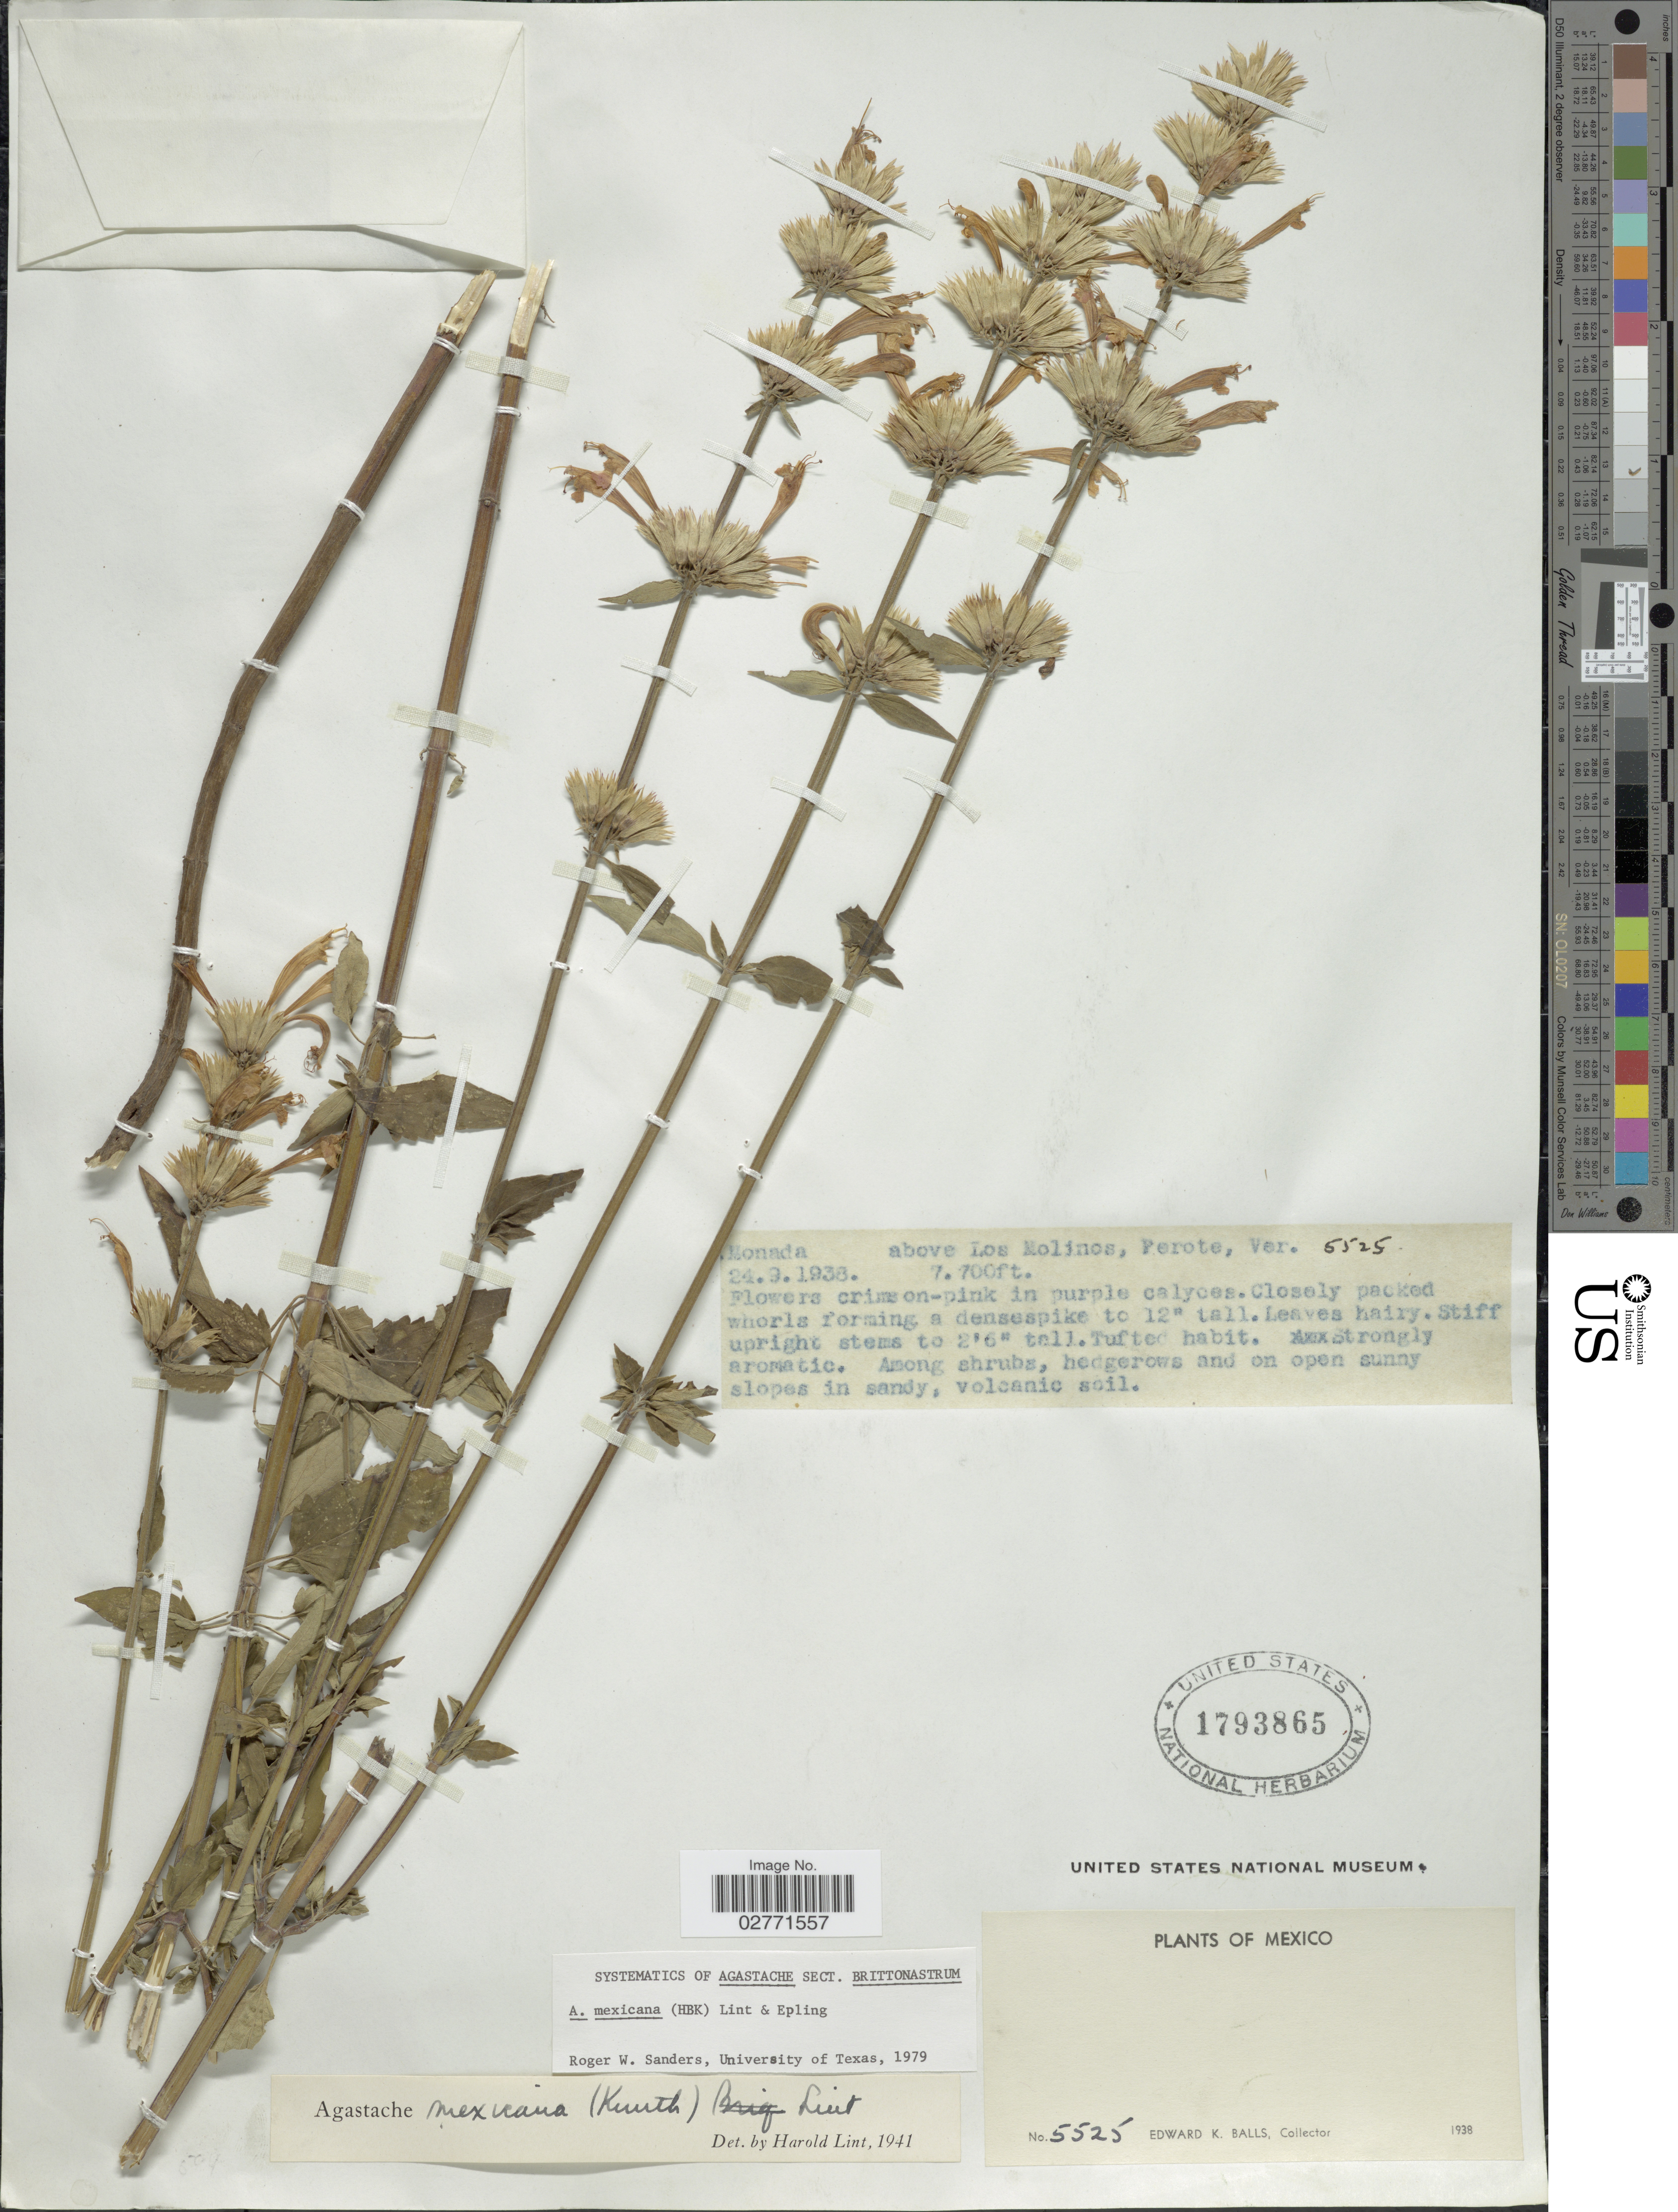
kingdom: Plantae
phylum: Tracheophyta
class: Magnoliopsida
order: Lamiales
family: Lamiaceae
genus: Agastache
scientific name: Agastache mexicana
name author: (Kunth) Lint & Epling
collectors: E. K. Balls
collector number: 5525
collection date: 1938-09-24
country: Mexico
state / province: Veracruz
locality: Above Los Nolinos, Perote.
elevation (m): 2347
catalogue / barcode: US 1793865